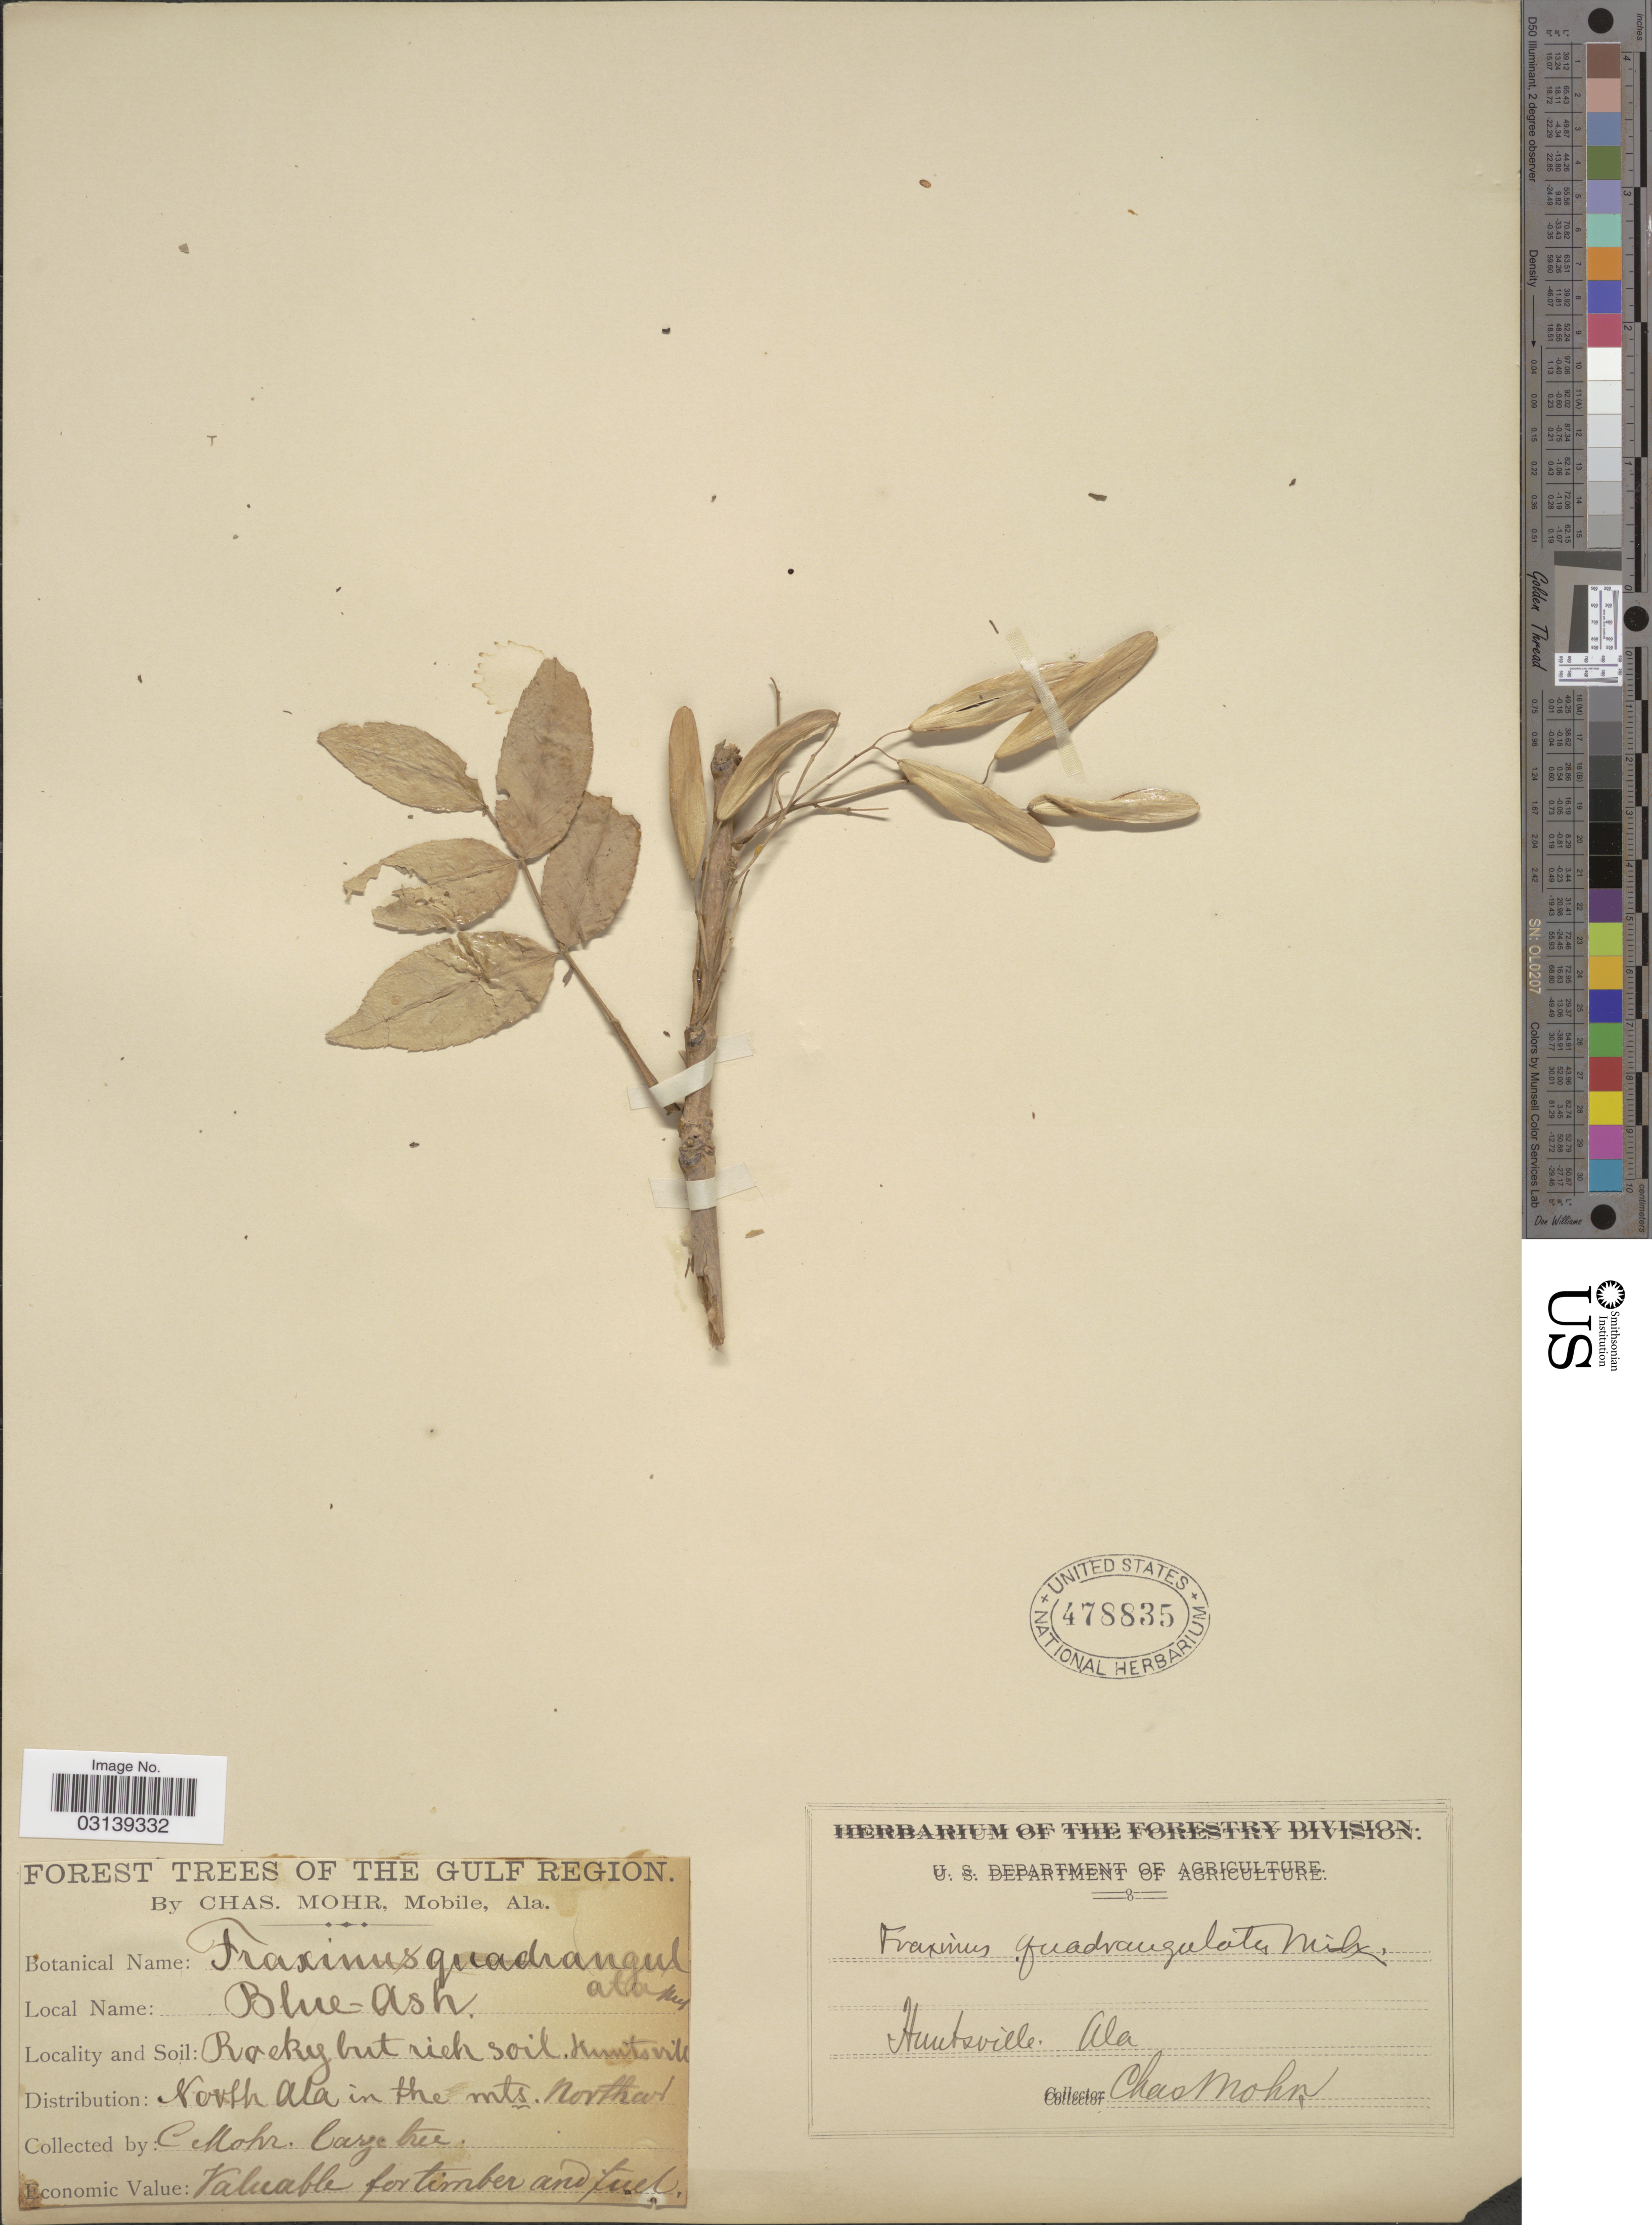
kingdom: Plantae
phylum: Tracheophyta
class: Magnoliopsida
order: Lamiales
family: Oleaceae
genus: Fraxinus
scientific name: Fraxinus quadrangulata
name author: Michx.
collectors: Mohr, C. T. (herbarium)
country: United States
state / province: Alabama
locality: Rocky but rich soil. NW Huntsville. North Ala in the mts.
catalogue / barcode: US 478835